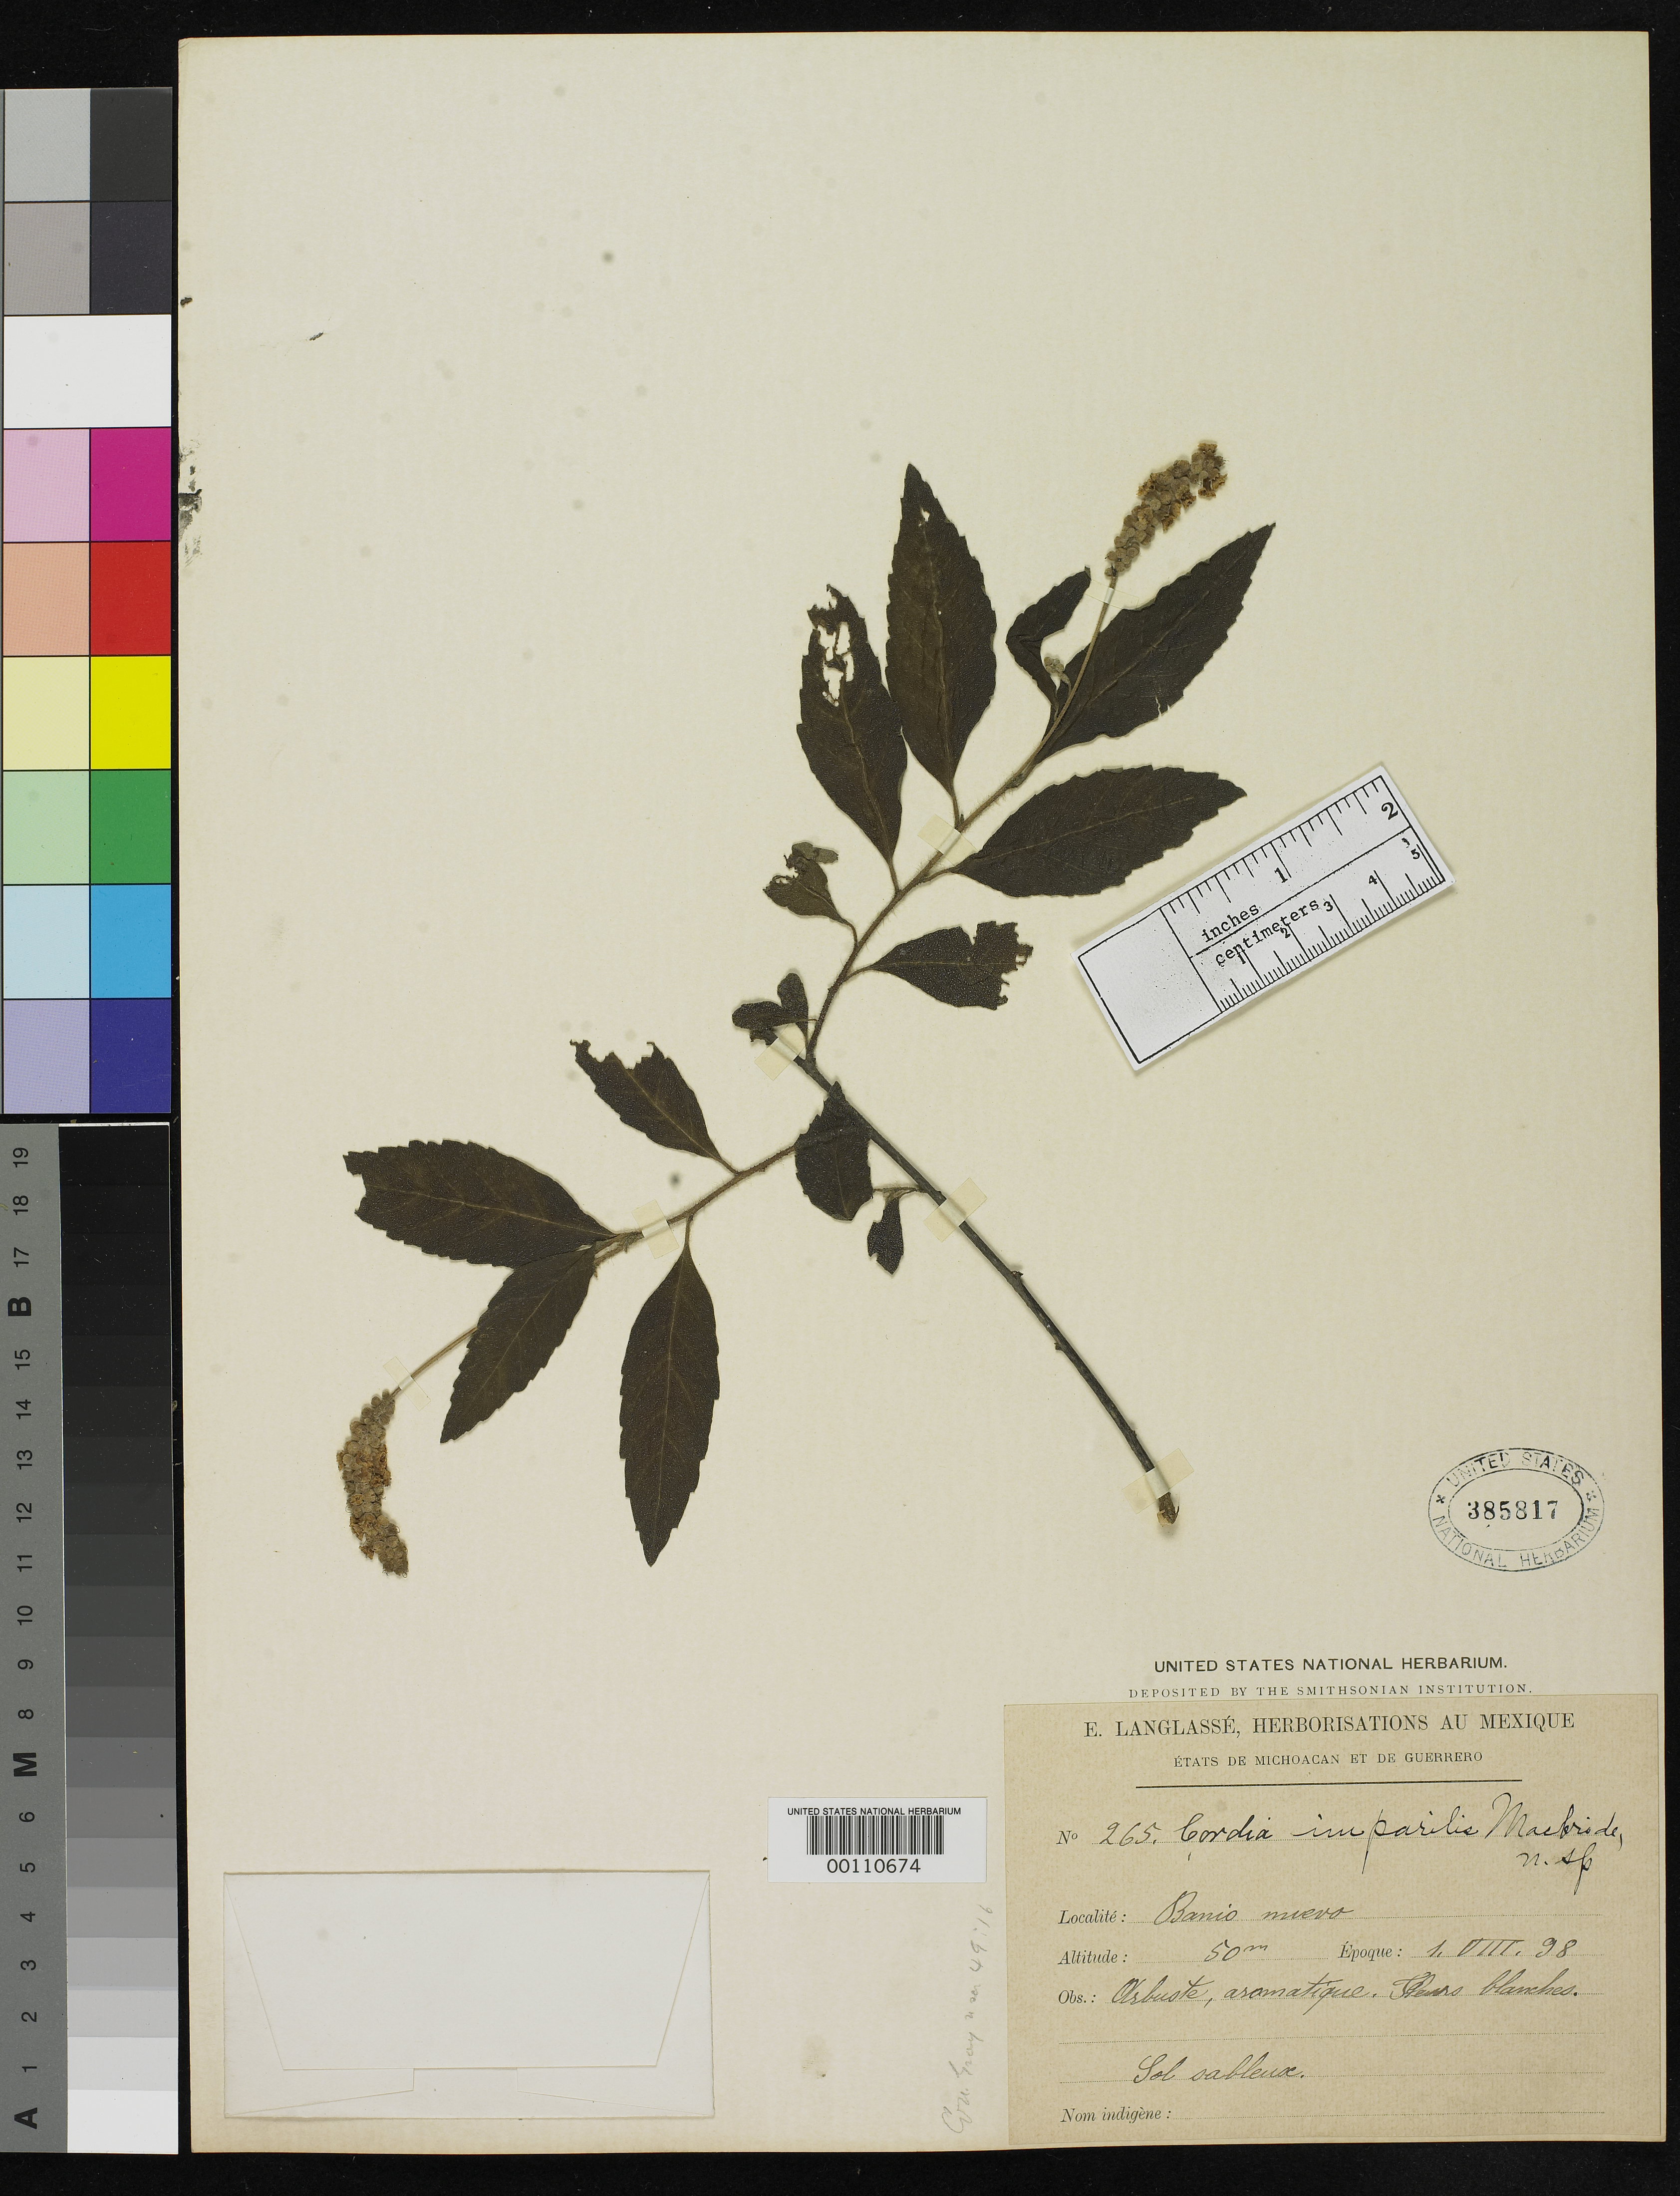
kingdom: Plantae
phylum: Tracheophyta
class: Magnoliopsida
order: Boraginales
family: Cordiaceae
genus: Cordia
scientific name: Cordia imparilis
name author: J.F. Macbr.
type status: Isotype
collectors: E. Langlassé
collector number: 265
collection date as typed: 01 Aug 1898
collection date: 1898-08-01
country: Mexico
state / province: Guerrero / Michoacán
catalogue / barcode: US 385817